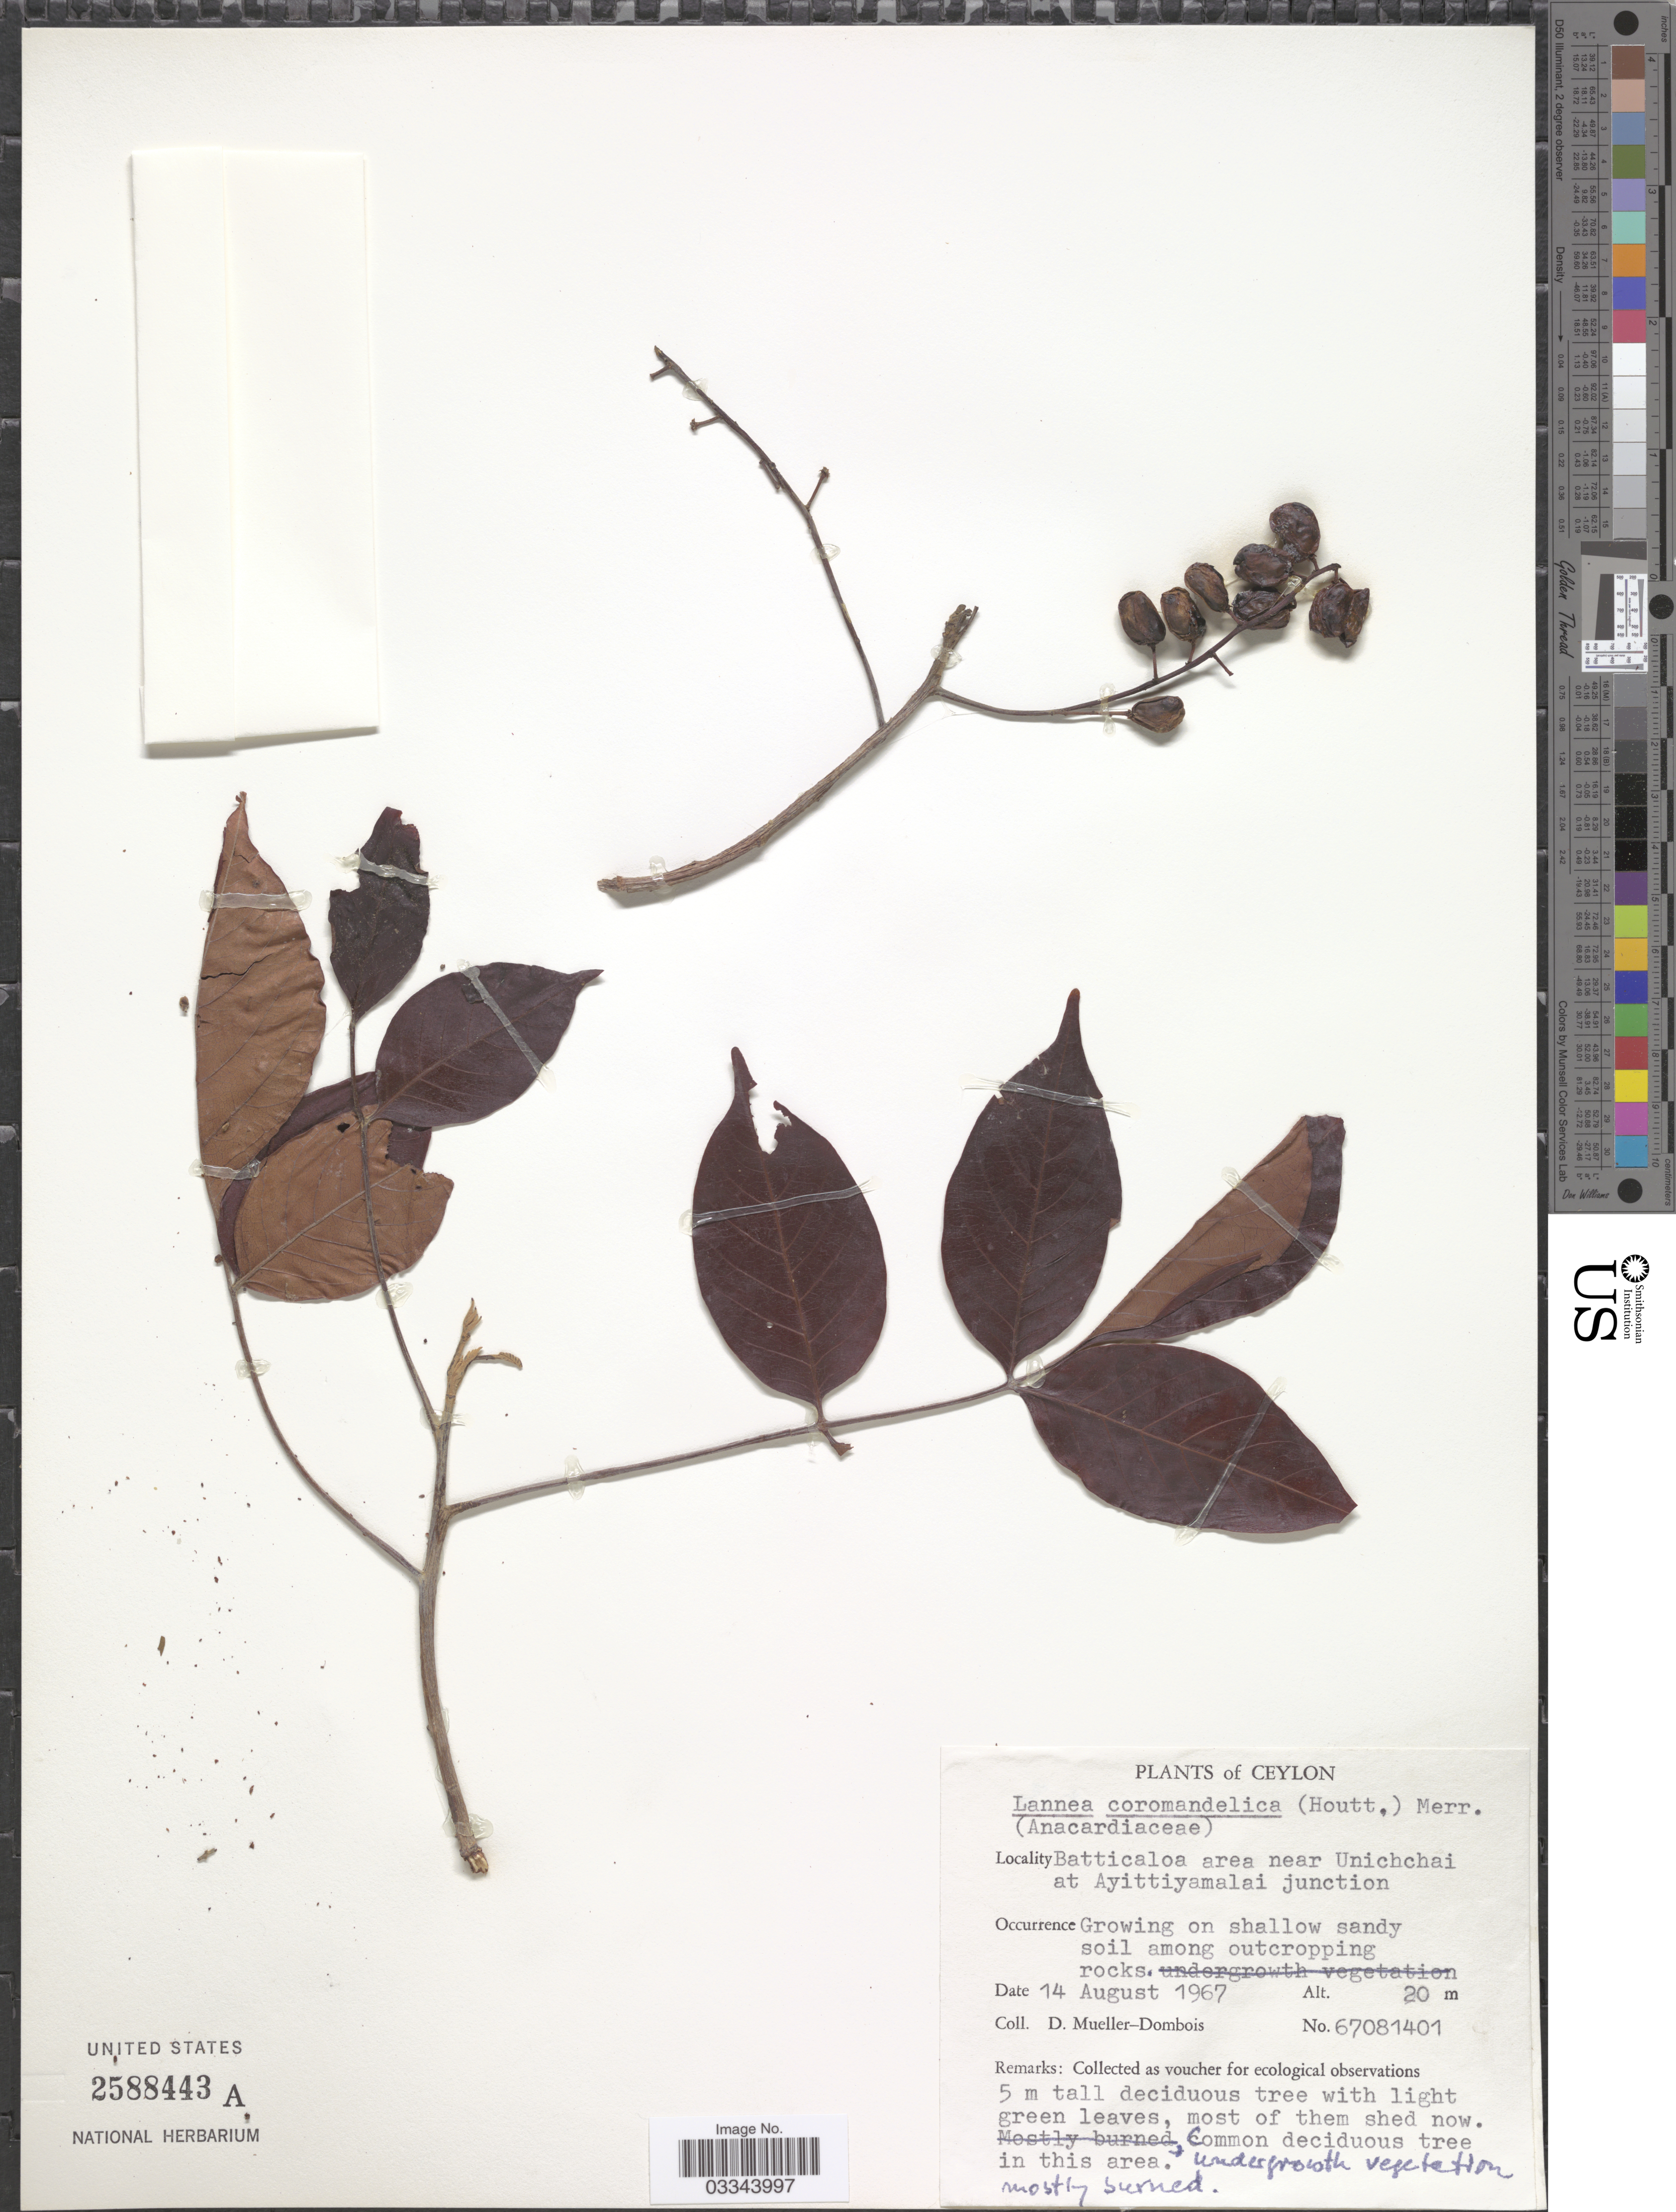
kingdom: Plantae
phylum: Tracheophyta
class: Magnoliopsida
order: Sapindales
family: Anacardiaceae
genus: Lannea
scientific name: Lannea coromandelica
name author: (Houtt.) Merr.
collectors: D. Mueller-Dombois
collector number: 67081401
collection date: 1967-08-14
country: Sri Lanka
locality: Ceylon, Batticaloa area near Unichchai at Ayittiyamalai junction.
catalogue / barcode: US 2588443A